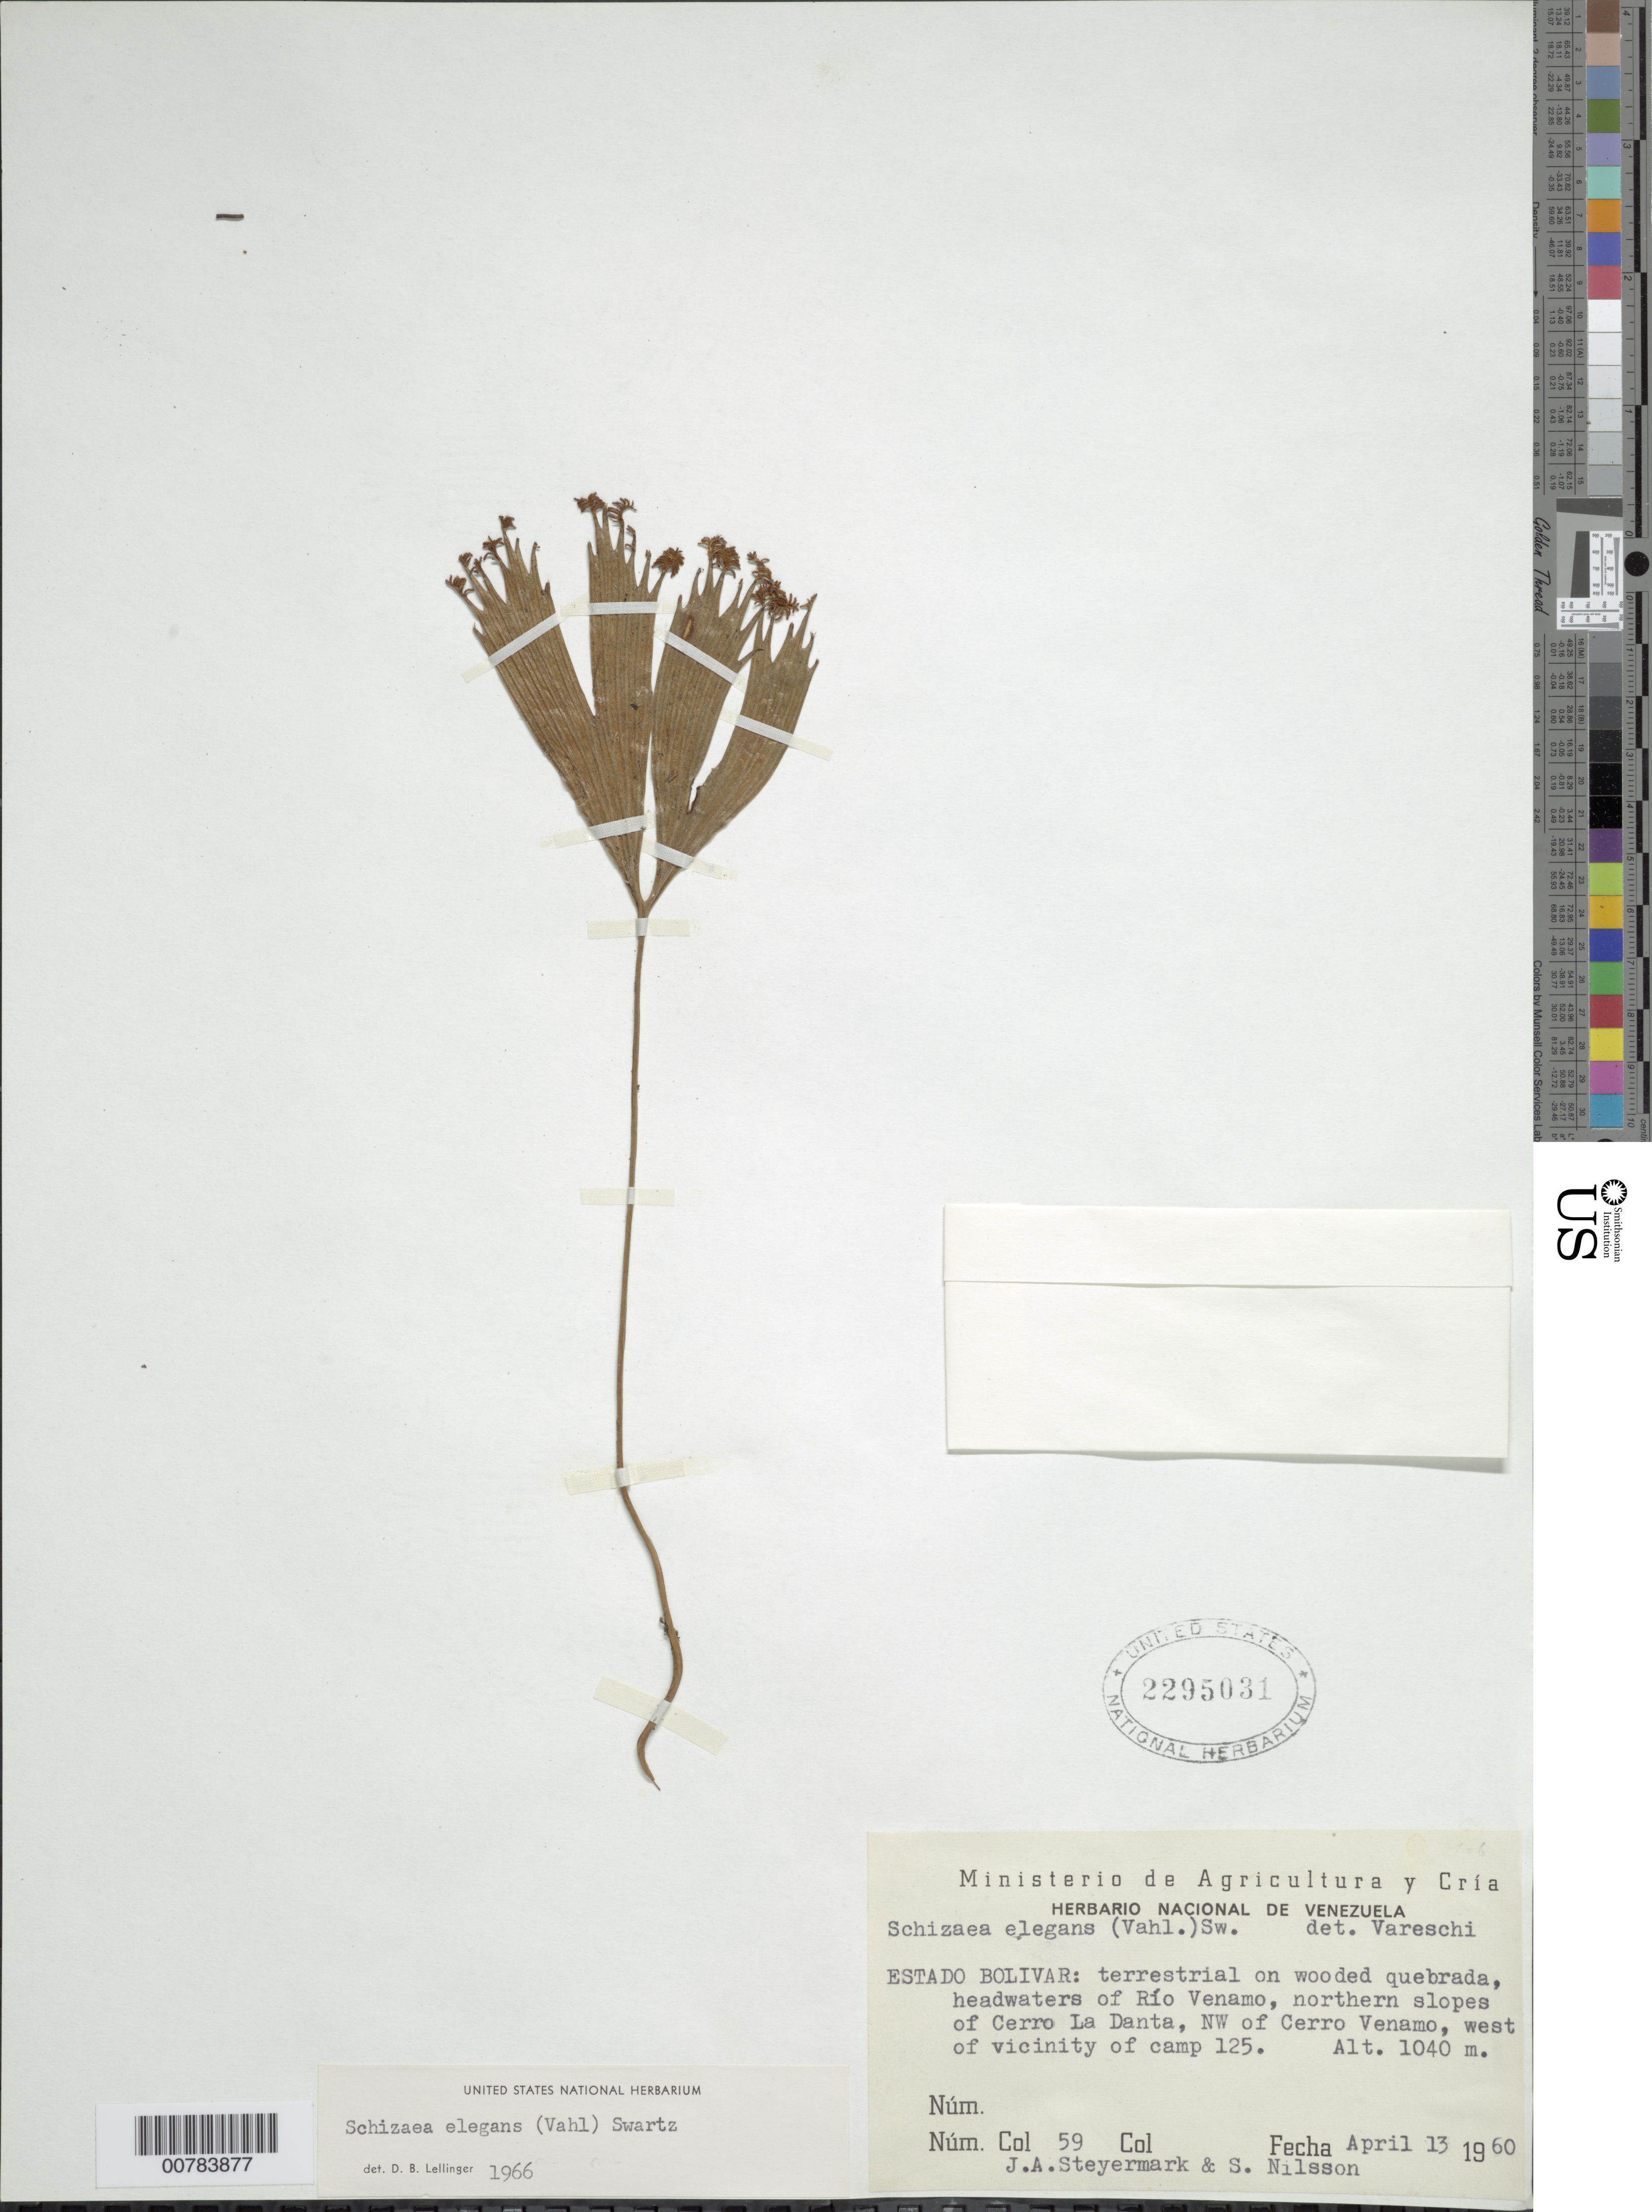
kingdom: Plantae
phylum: Tracheophyta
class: Polypodiopsida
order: Schizaeales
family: Schizaeaceae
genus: Schizaea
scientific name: Schizaea elegans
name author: (Vahl) Sw.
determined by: Lellinger, David B., (BOT), Smithsonian Institution - National Museum of Natural History (UNITED STATES)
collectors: J. Steyermark & S. Nilsson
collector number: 60 59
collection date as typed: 13-Apr-60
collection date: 1960-04-13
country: Venezuela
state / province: Bolívar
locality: Río Venamo headwaters, W of vic of road campamento 125, on northern slopes of Cerro La Danta, NW of cerro Venamo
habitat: Wooded quebrada, headwater of Río Venamo, slopes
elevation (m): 1040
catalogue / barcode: US 2295031